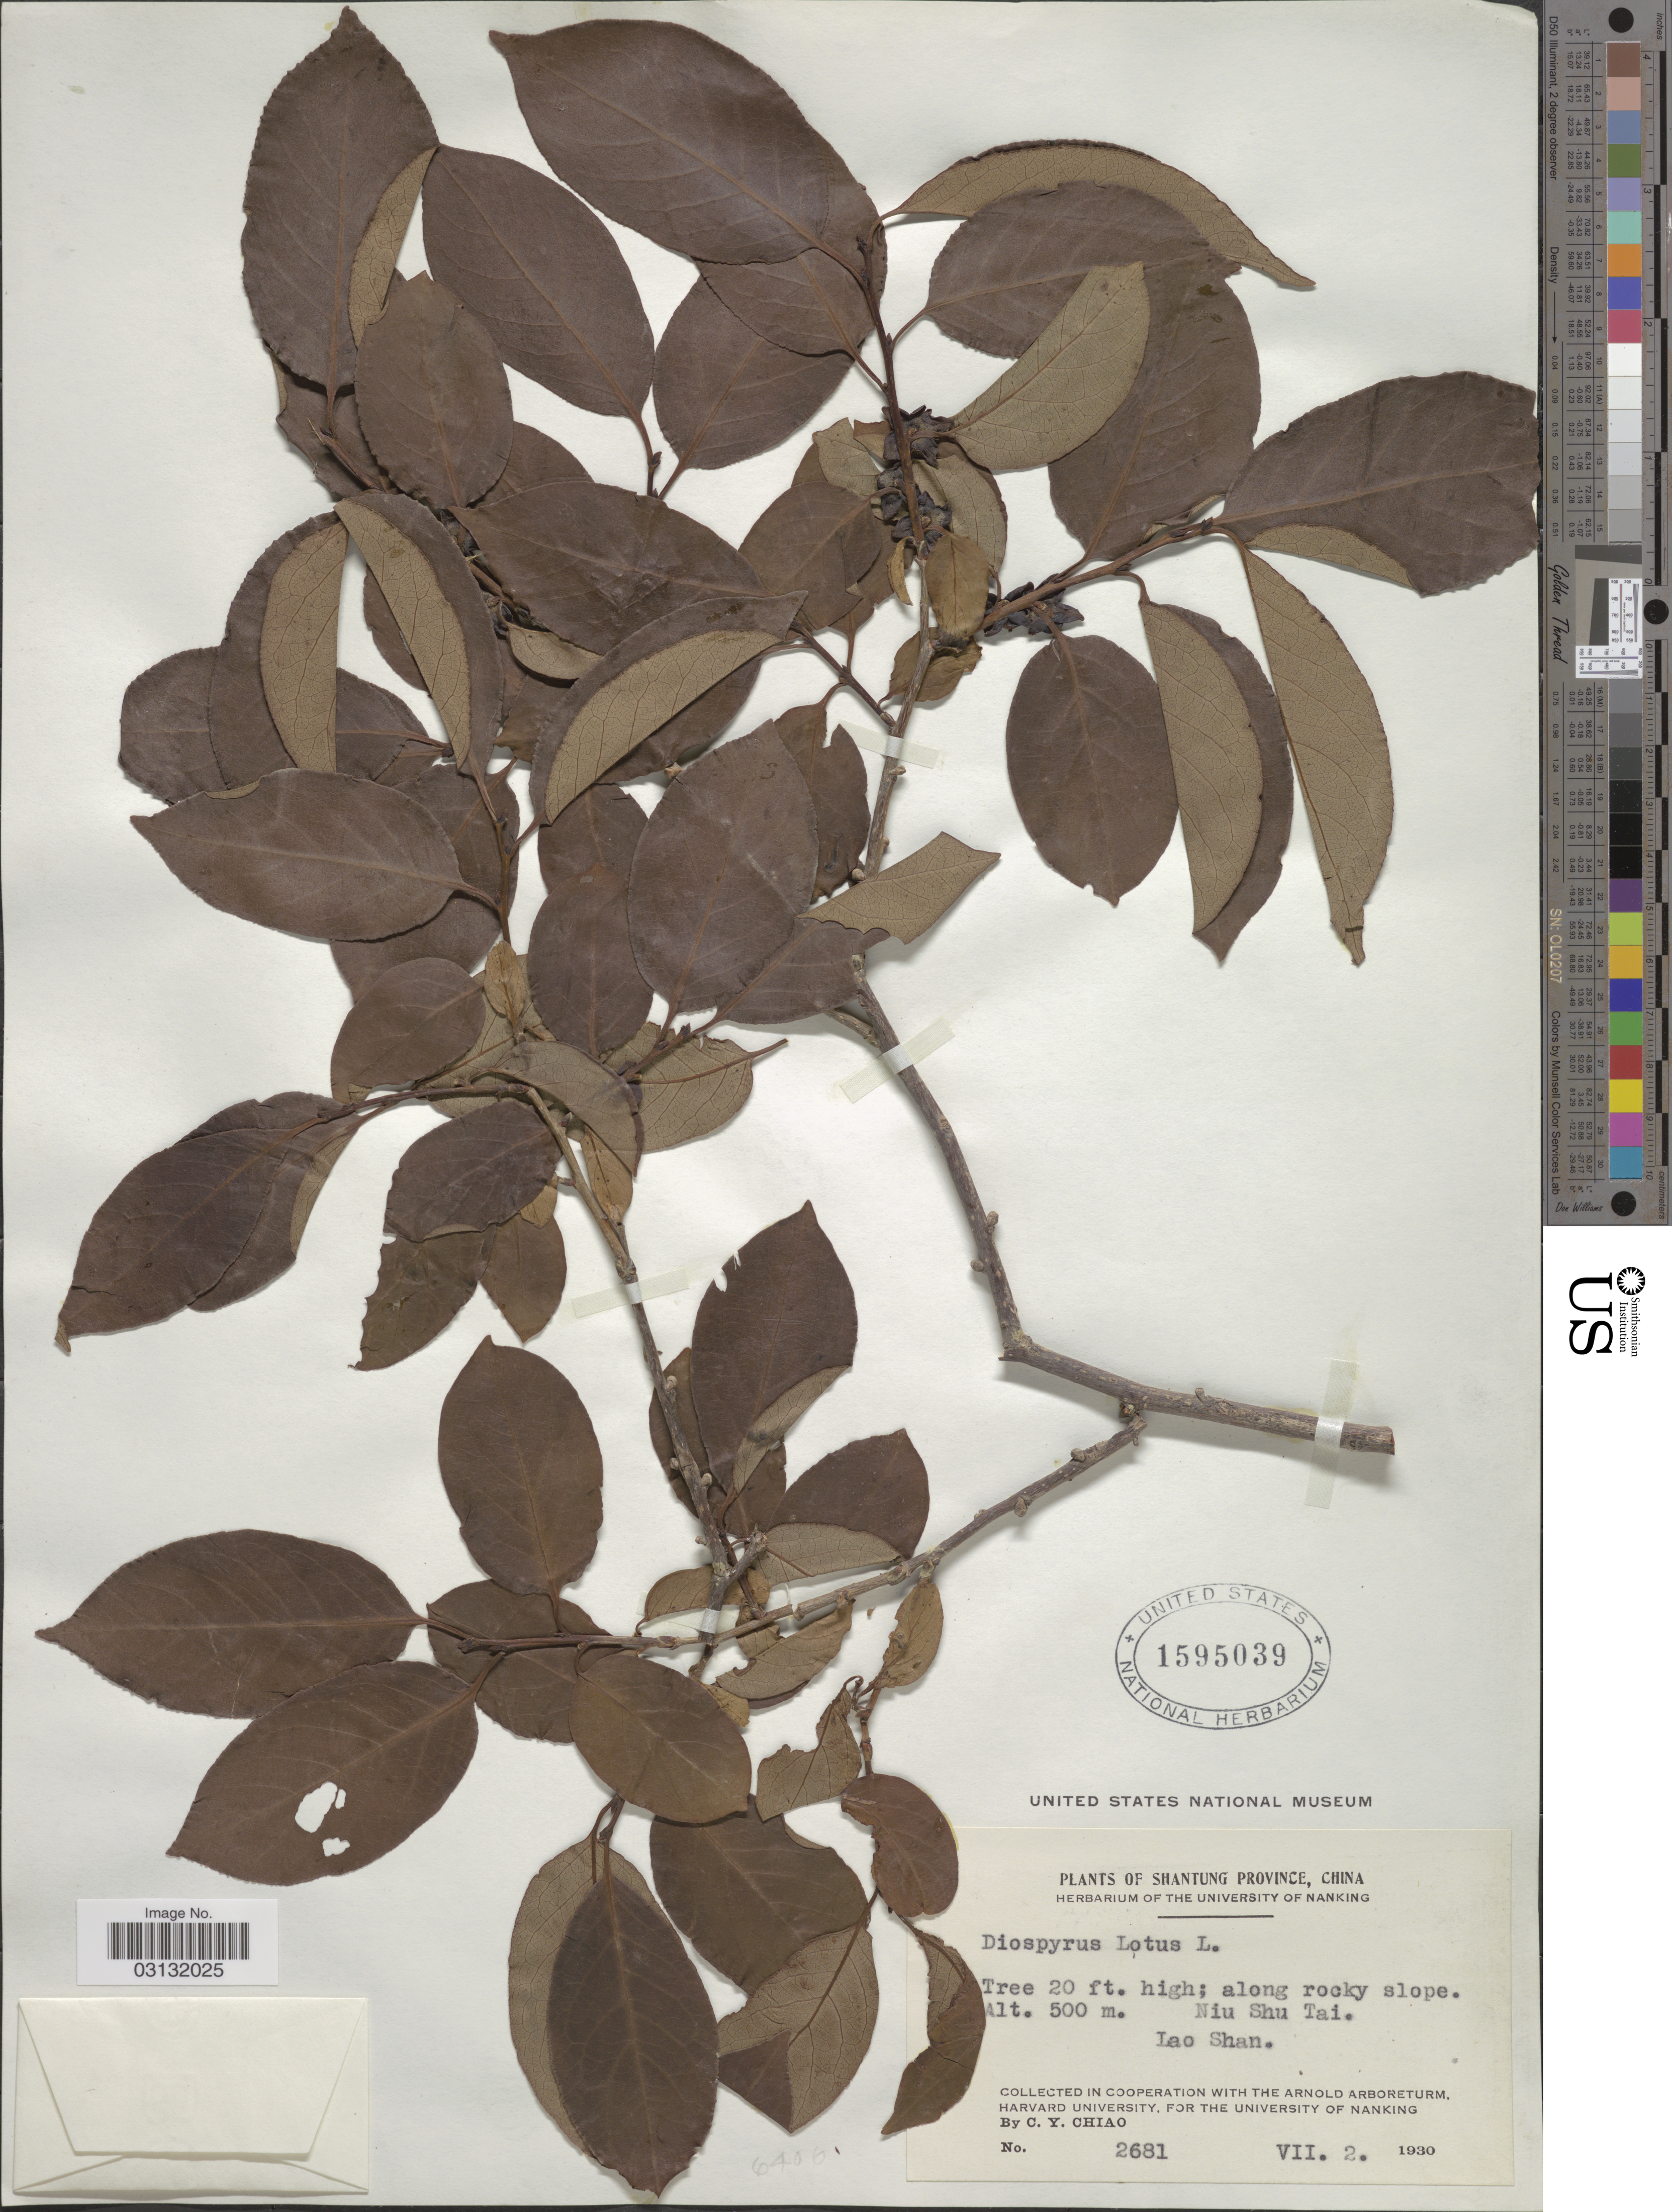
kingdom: Plantae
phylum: Tracheophyta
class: Magnoliopsida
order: Ericales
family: Ebenaceae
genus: Diospyros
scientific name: Diospyros lotus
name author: L.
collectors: C. Y. Chiao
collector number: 2681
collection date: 1930-07-02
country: China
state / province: Shandong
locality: Shantung Province, along rocky slope, Niu Shu Tai, Lao Shan.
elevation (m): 500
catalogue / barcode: US 1595039